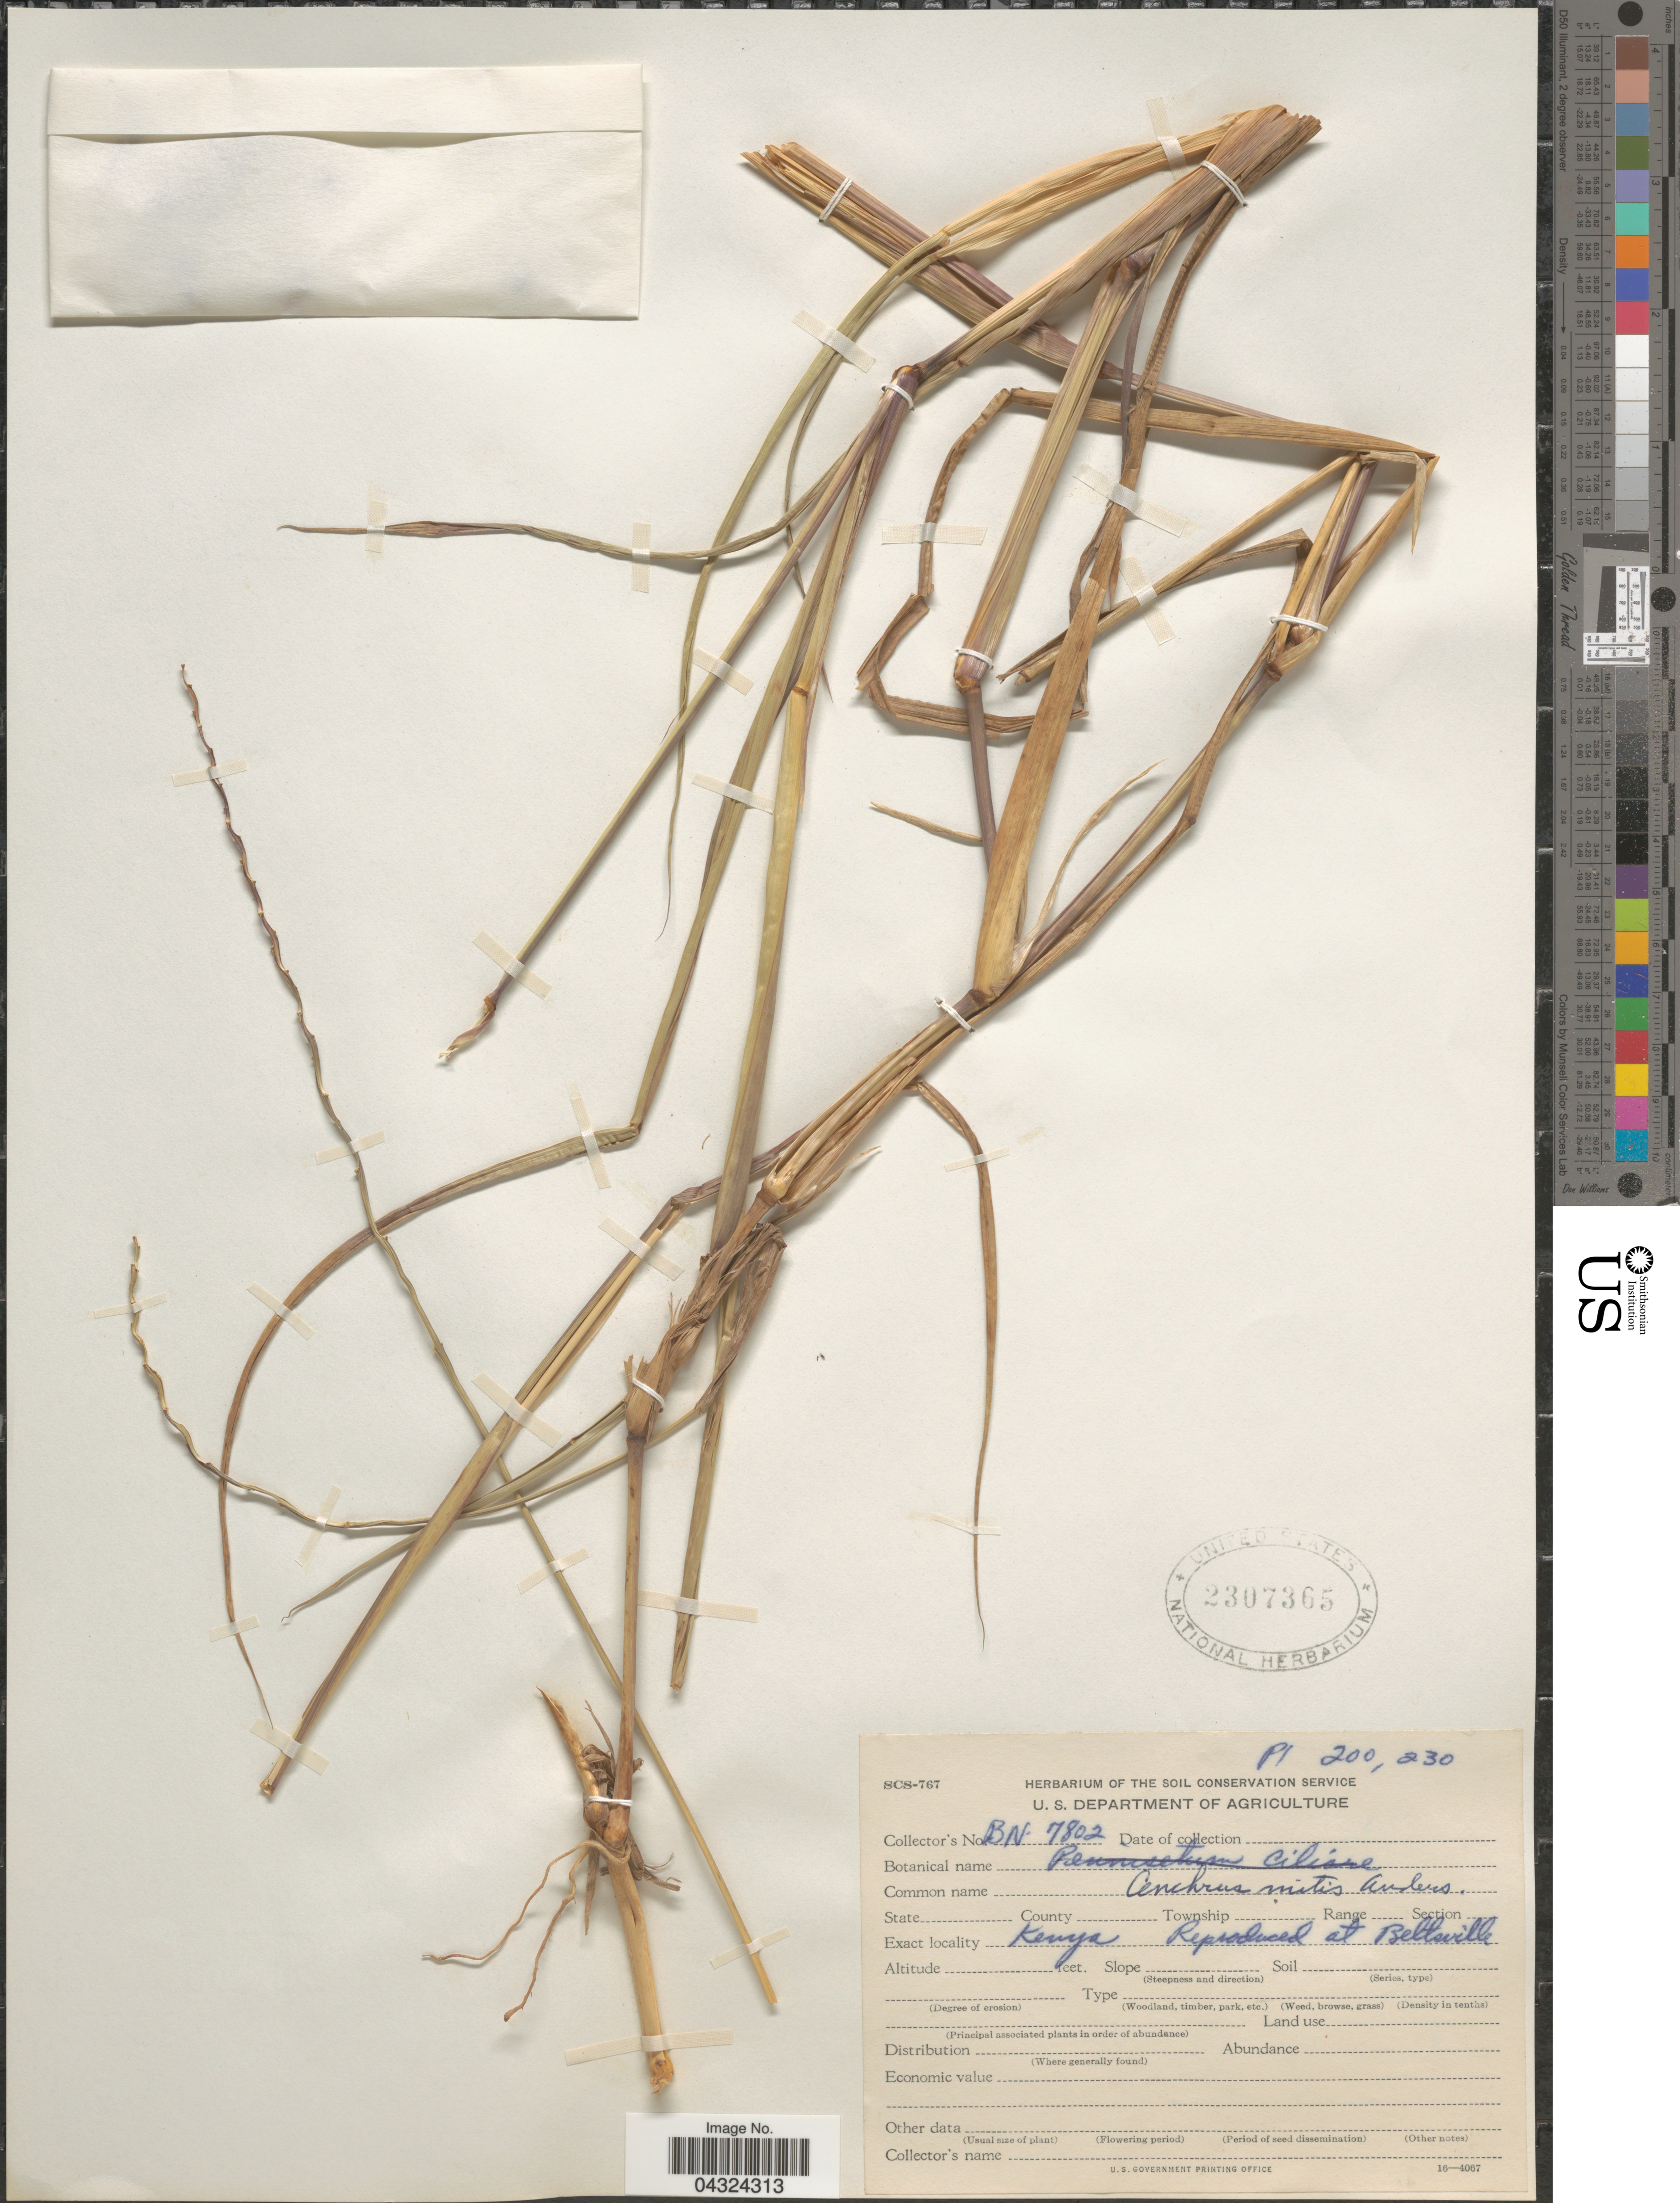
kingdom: Plantae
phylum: Tracheophyta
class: Liliopsida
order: Poales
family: Poaceae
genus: Cenchrus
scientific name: Cenchrus mitis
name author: Andersson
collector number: BN7802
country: United States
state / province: Maryland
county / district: Prince George's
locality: At Beltsville [unsure placement]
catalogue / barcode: US 2307365